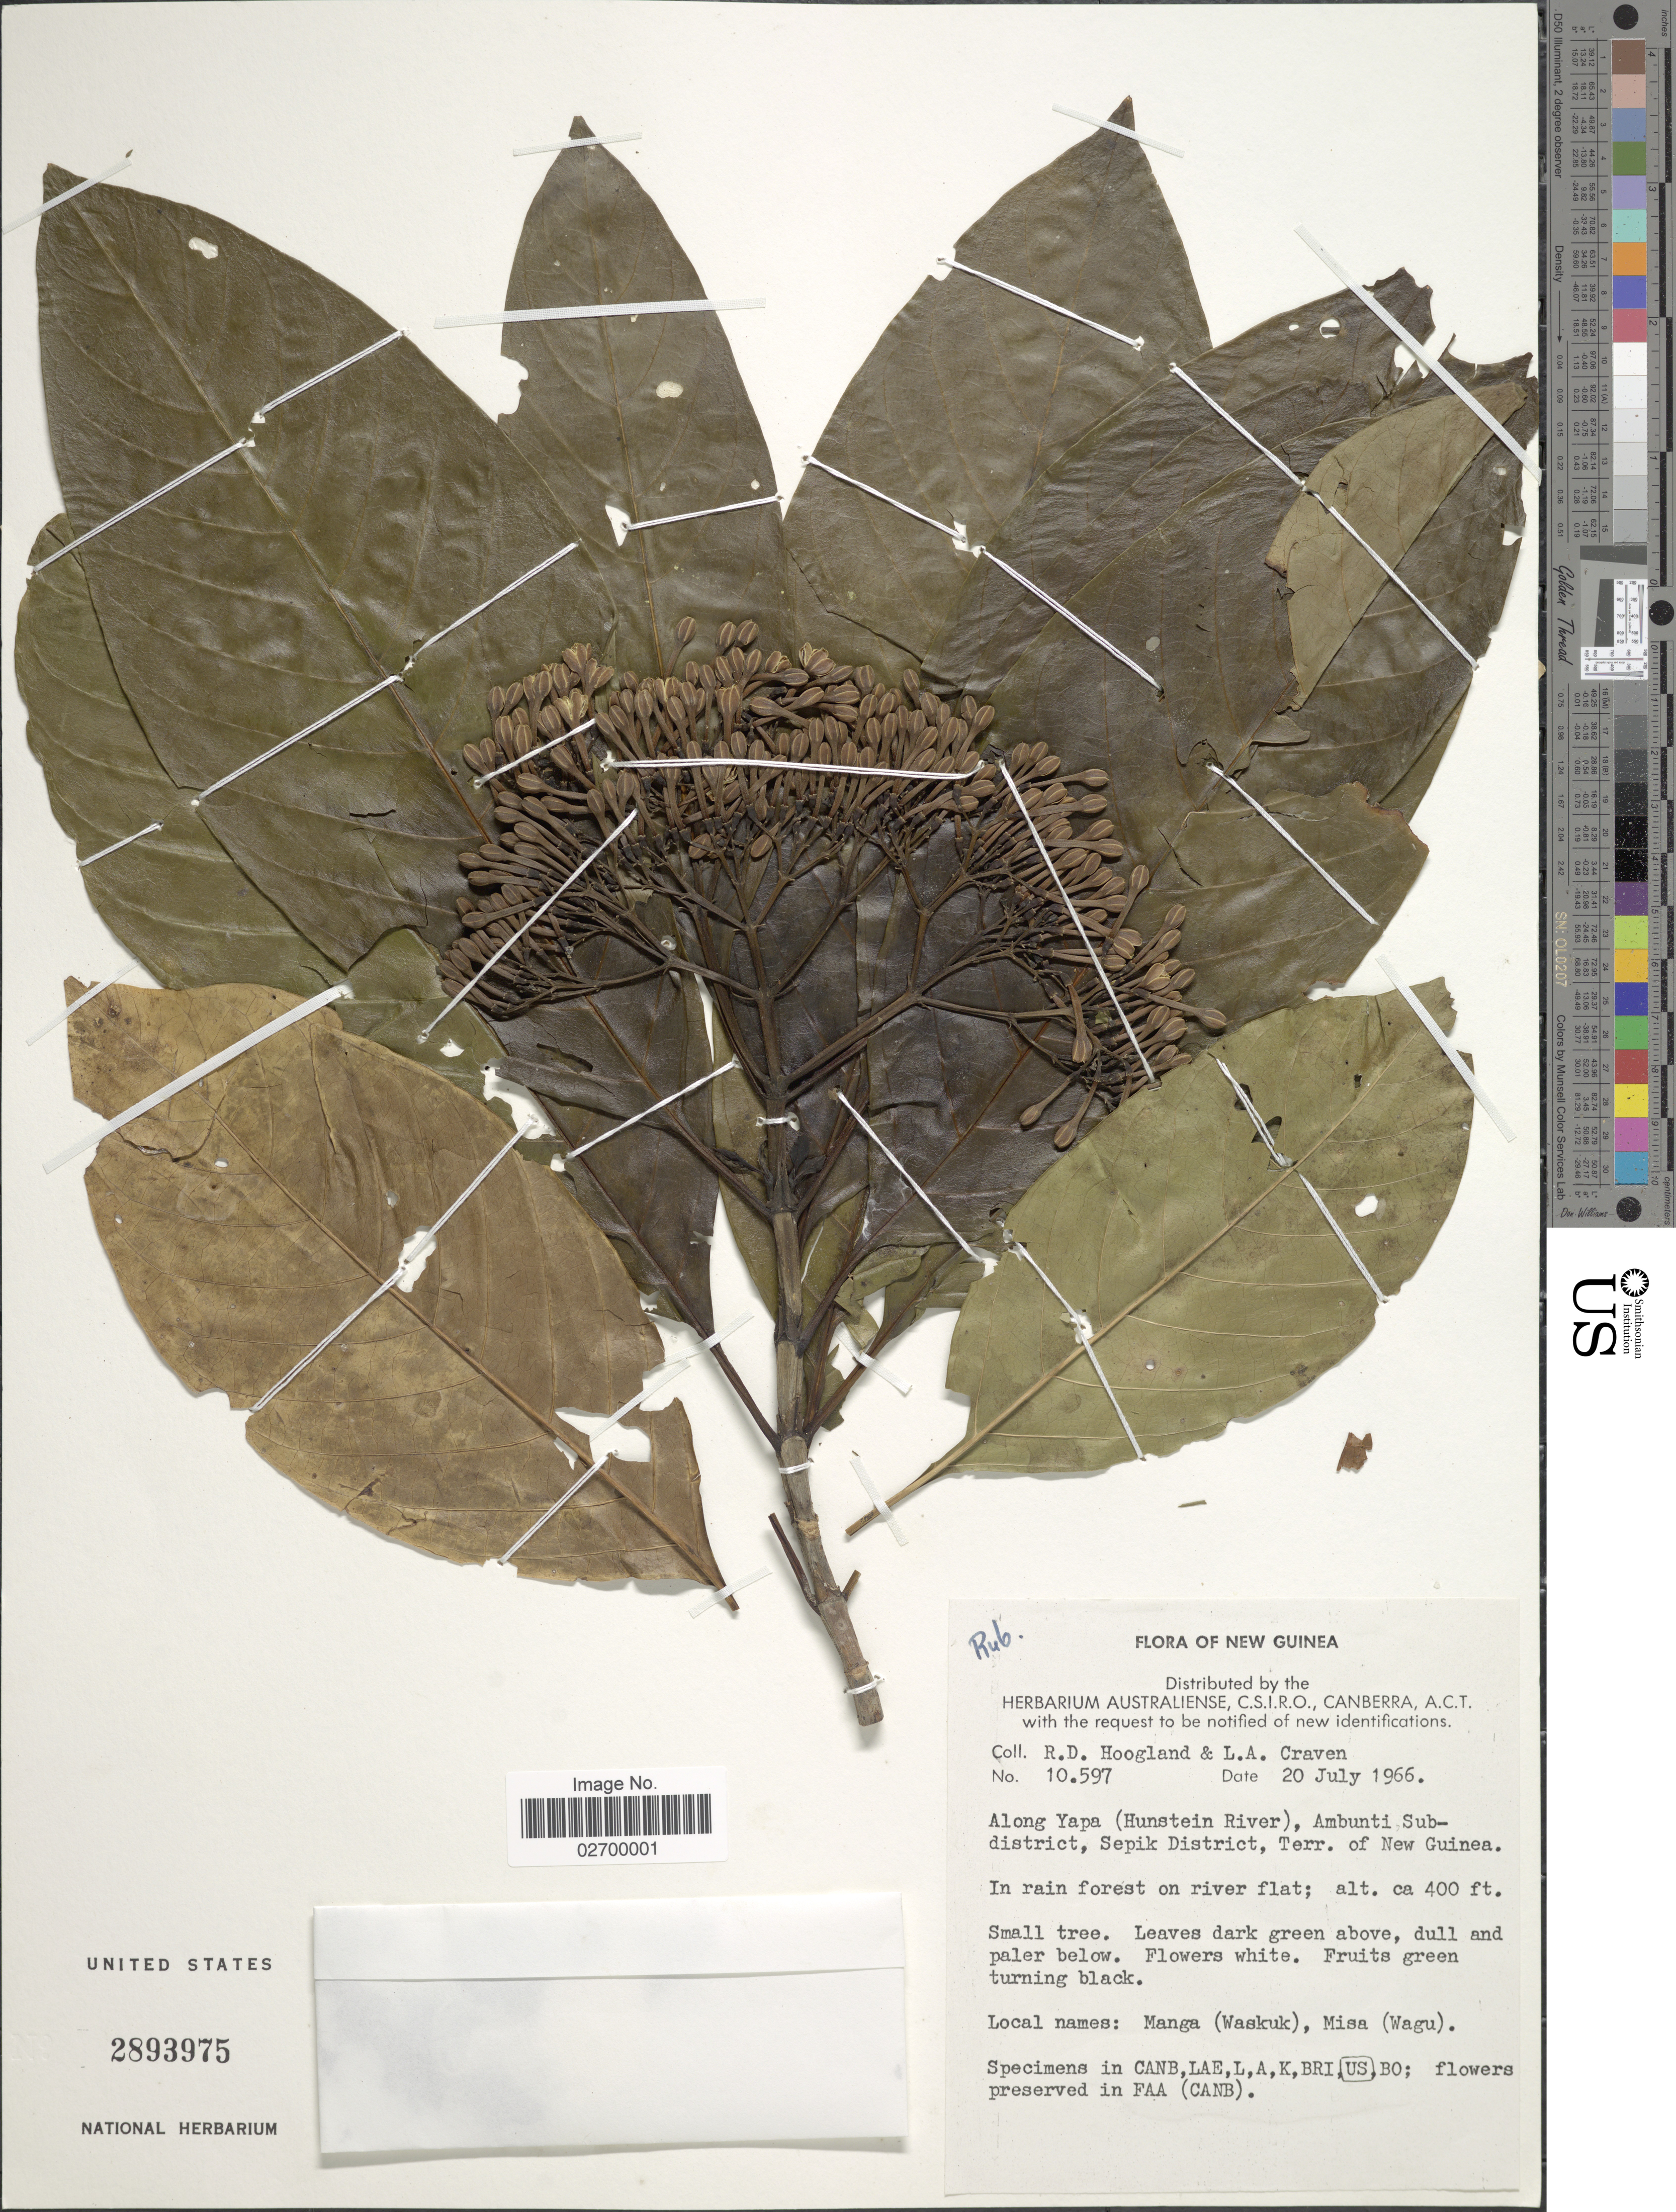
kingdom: Plantae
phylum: Tracheophyta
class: Magnoliopsida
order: Gentianales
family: Rubiaceae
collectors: R. D. Hoogland & L. A. Craven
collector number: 10597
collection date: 1966-07-20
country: Papua New Guinea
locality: New Guinea. Along Yapa (Hunstein River) Ambunti Subdistrict, Sepik District,. Terr. of New Guinea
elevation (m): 122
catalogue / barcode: US 2893975